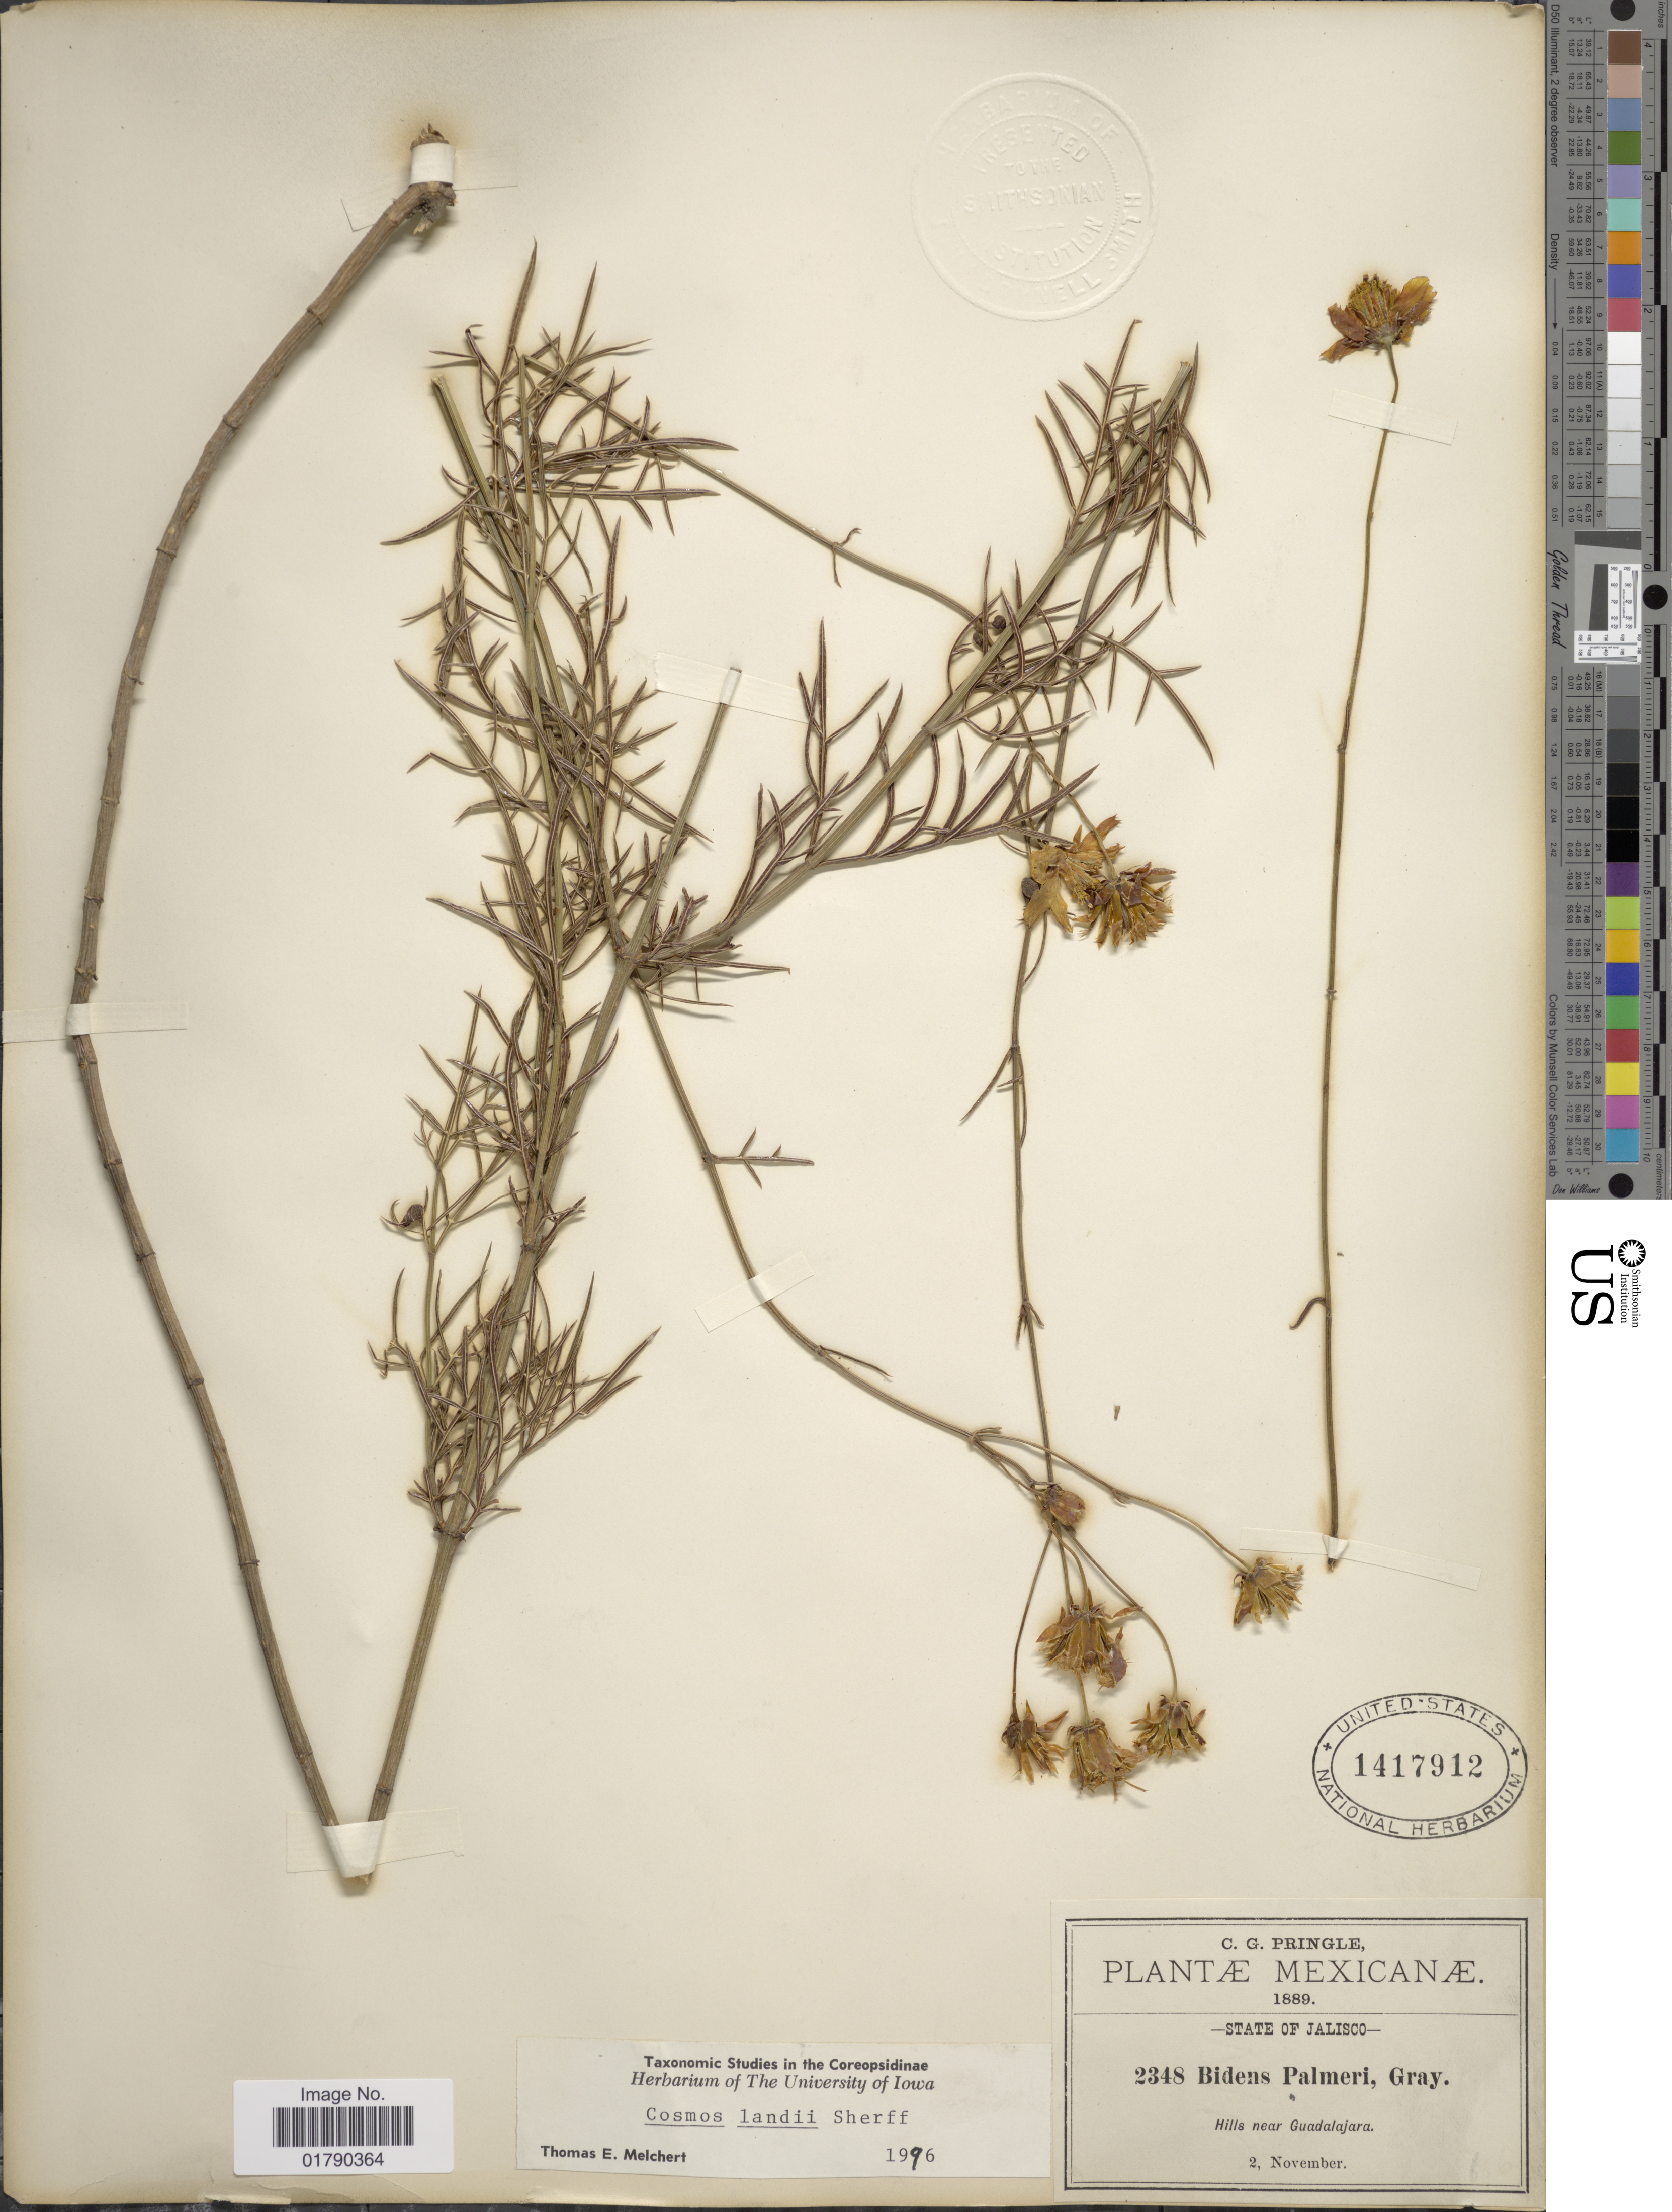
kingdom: Plantae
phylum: Tracheophyta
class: Magnoliopsida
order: Asterales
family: Asteraceae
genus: Cosmos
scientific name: Cosmos landii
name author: Sherff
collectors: C. G. Pringle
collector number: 2348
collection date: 1889-11-02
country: Mexico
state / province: Jalisco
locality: Hills near Guadalajara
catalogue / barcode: US 1417912